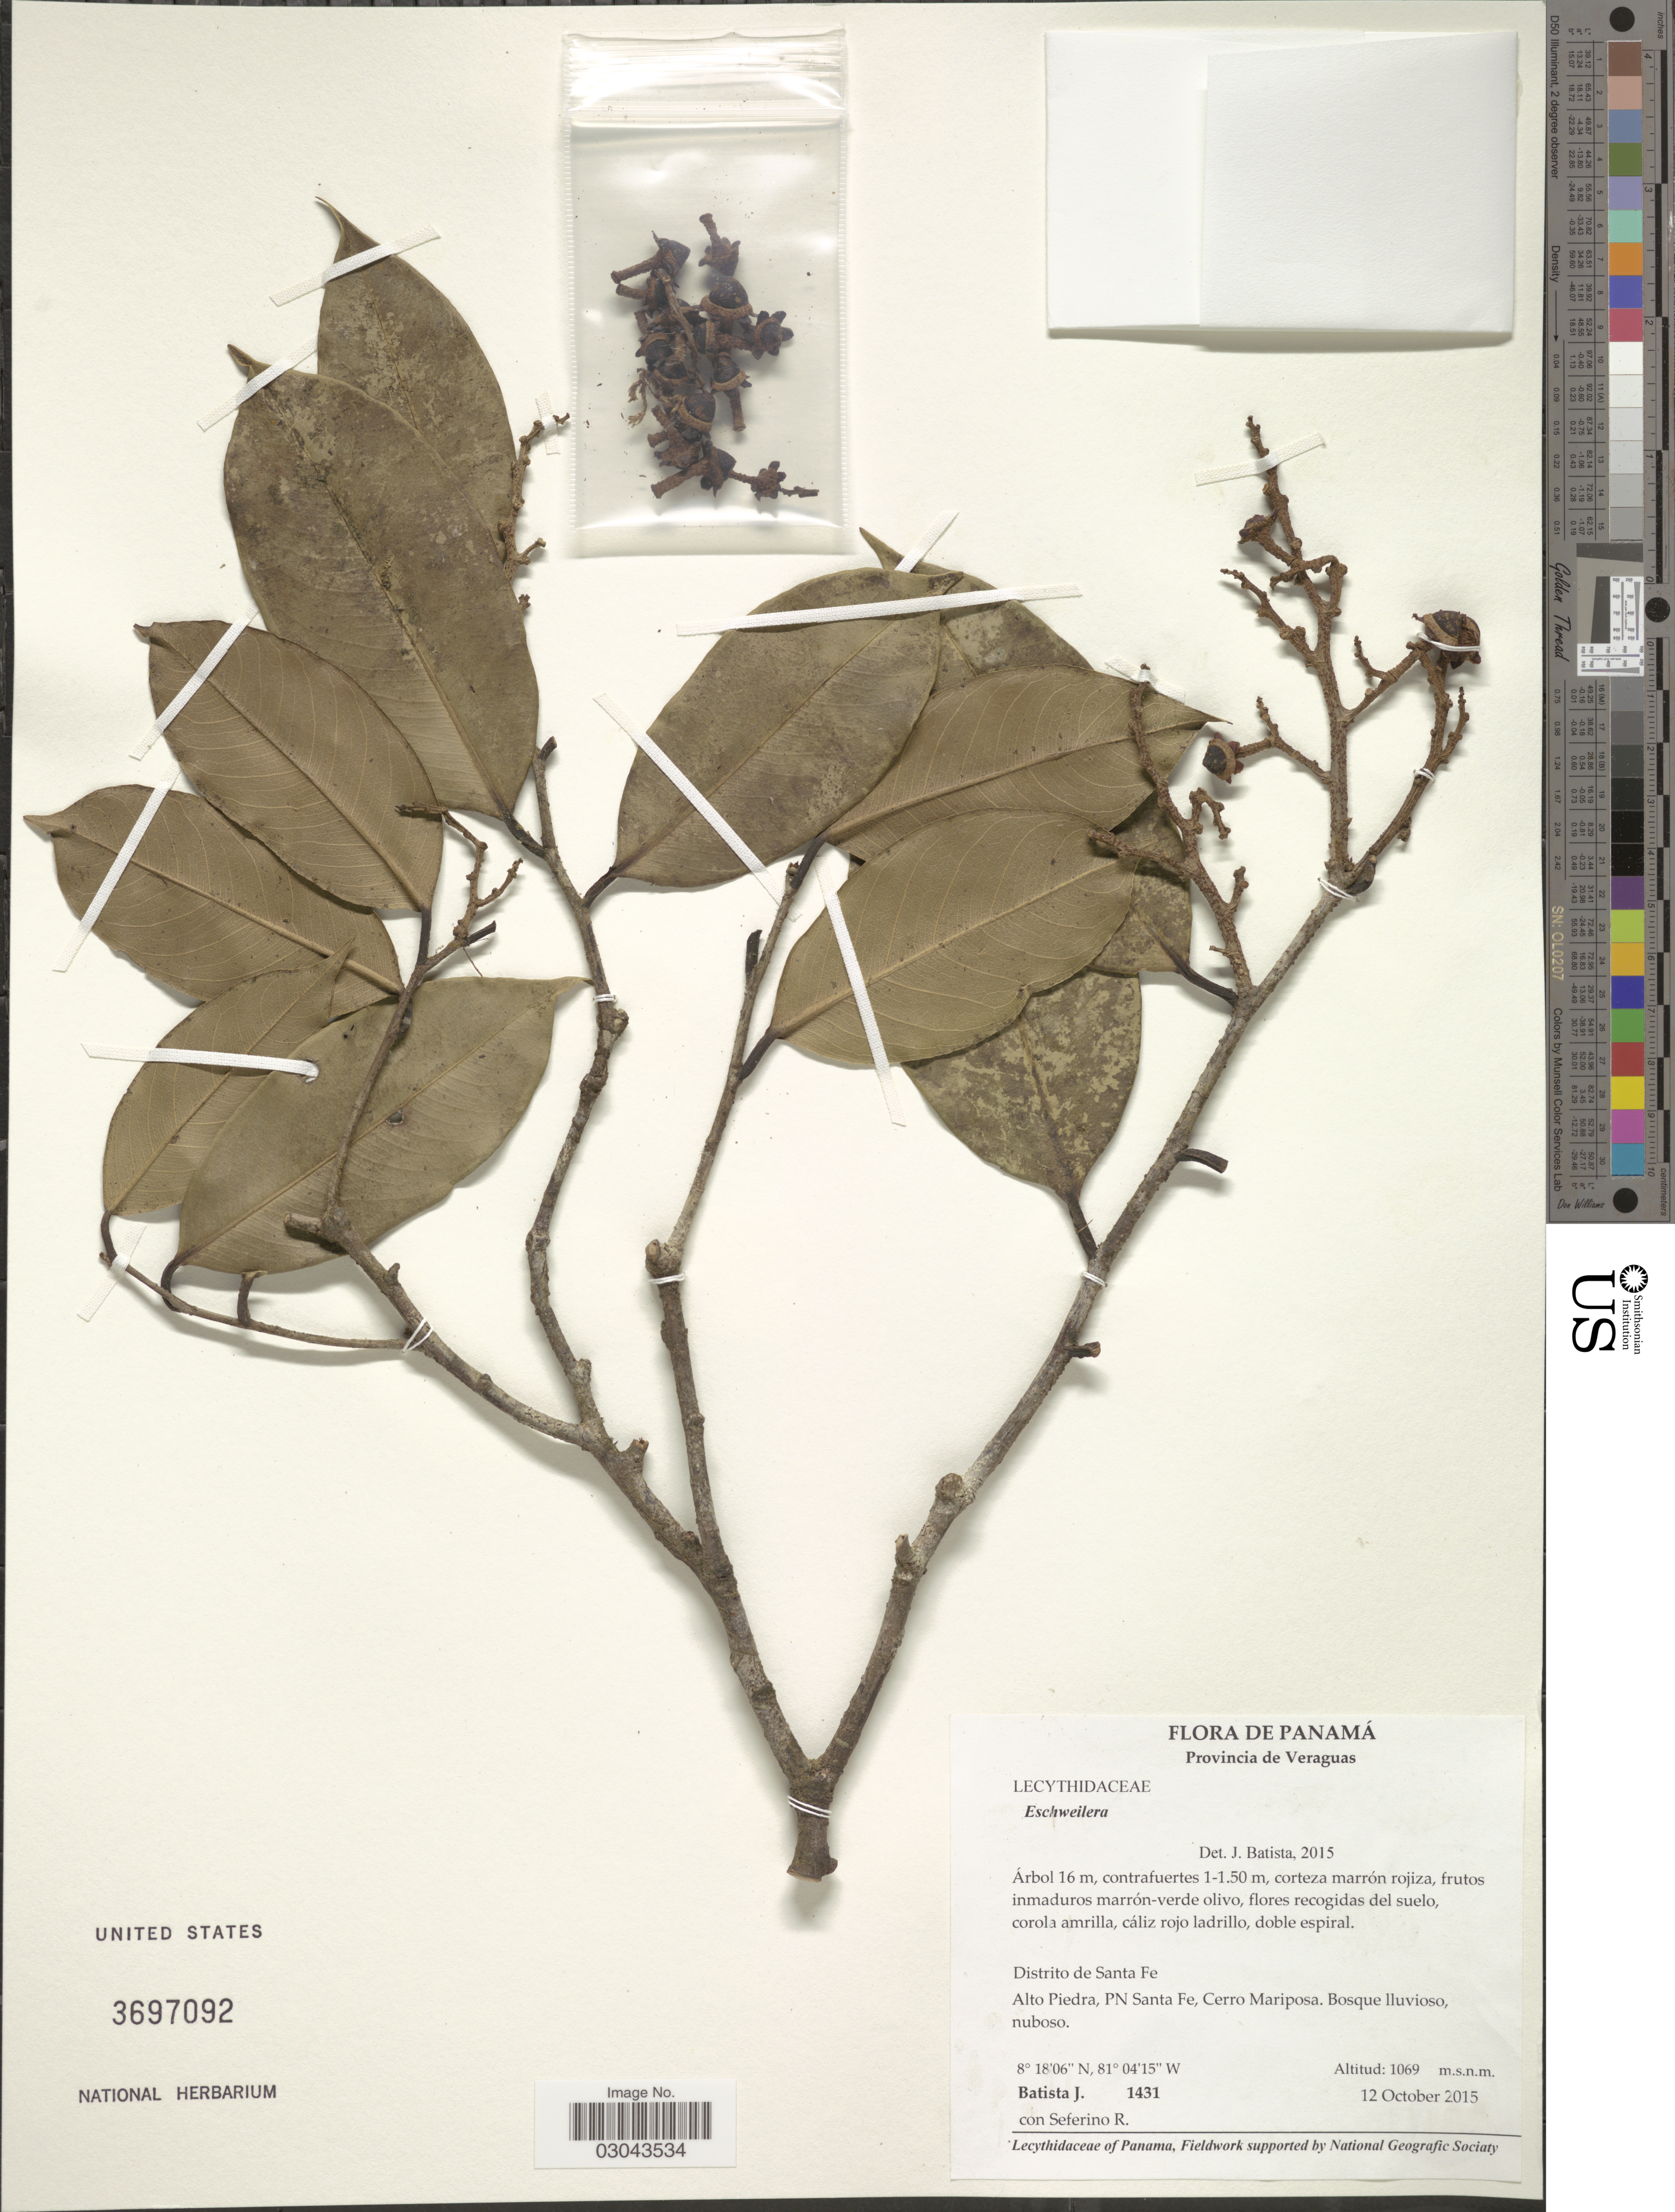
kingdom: Plantae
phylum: Tracheophyta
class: Magnoliopsida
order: Ericales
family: Lecythidaceae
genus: Eschweilera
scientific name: Eschweilera sp.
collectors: J. Batista & R. Seferino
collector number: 1431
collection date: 2015-10-12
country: Panama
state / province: Veraguas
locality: Distrito de Santa Fe, Alto Piedra, PN Santa Fe, Cerro Mariposa.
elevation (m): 1069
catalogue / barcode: US 3697092